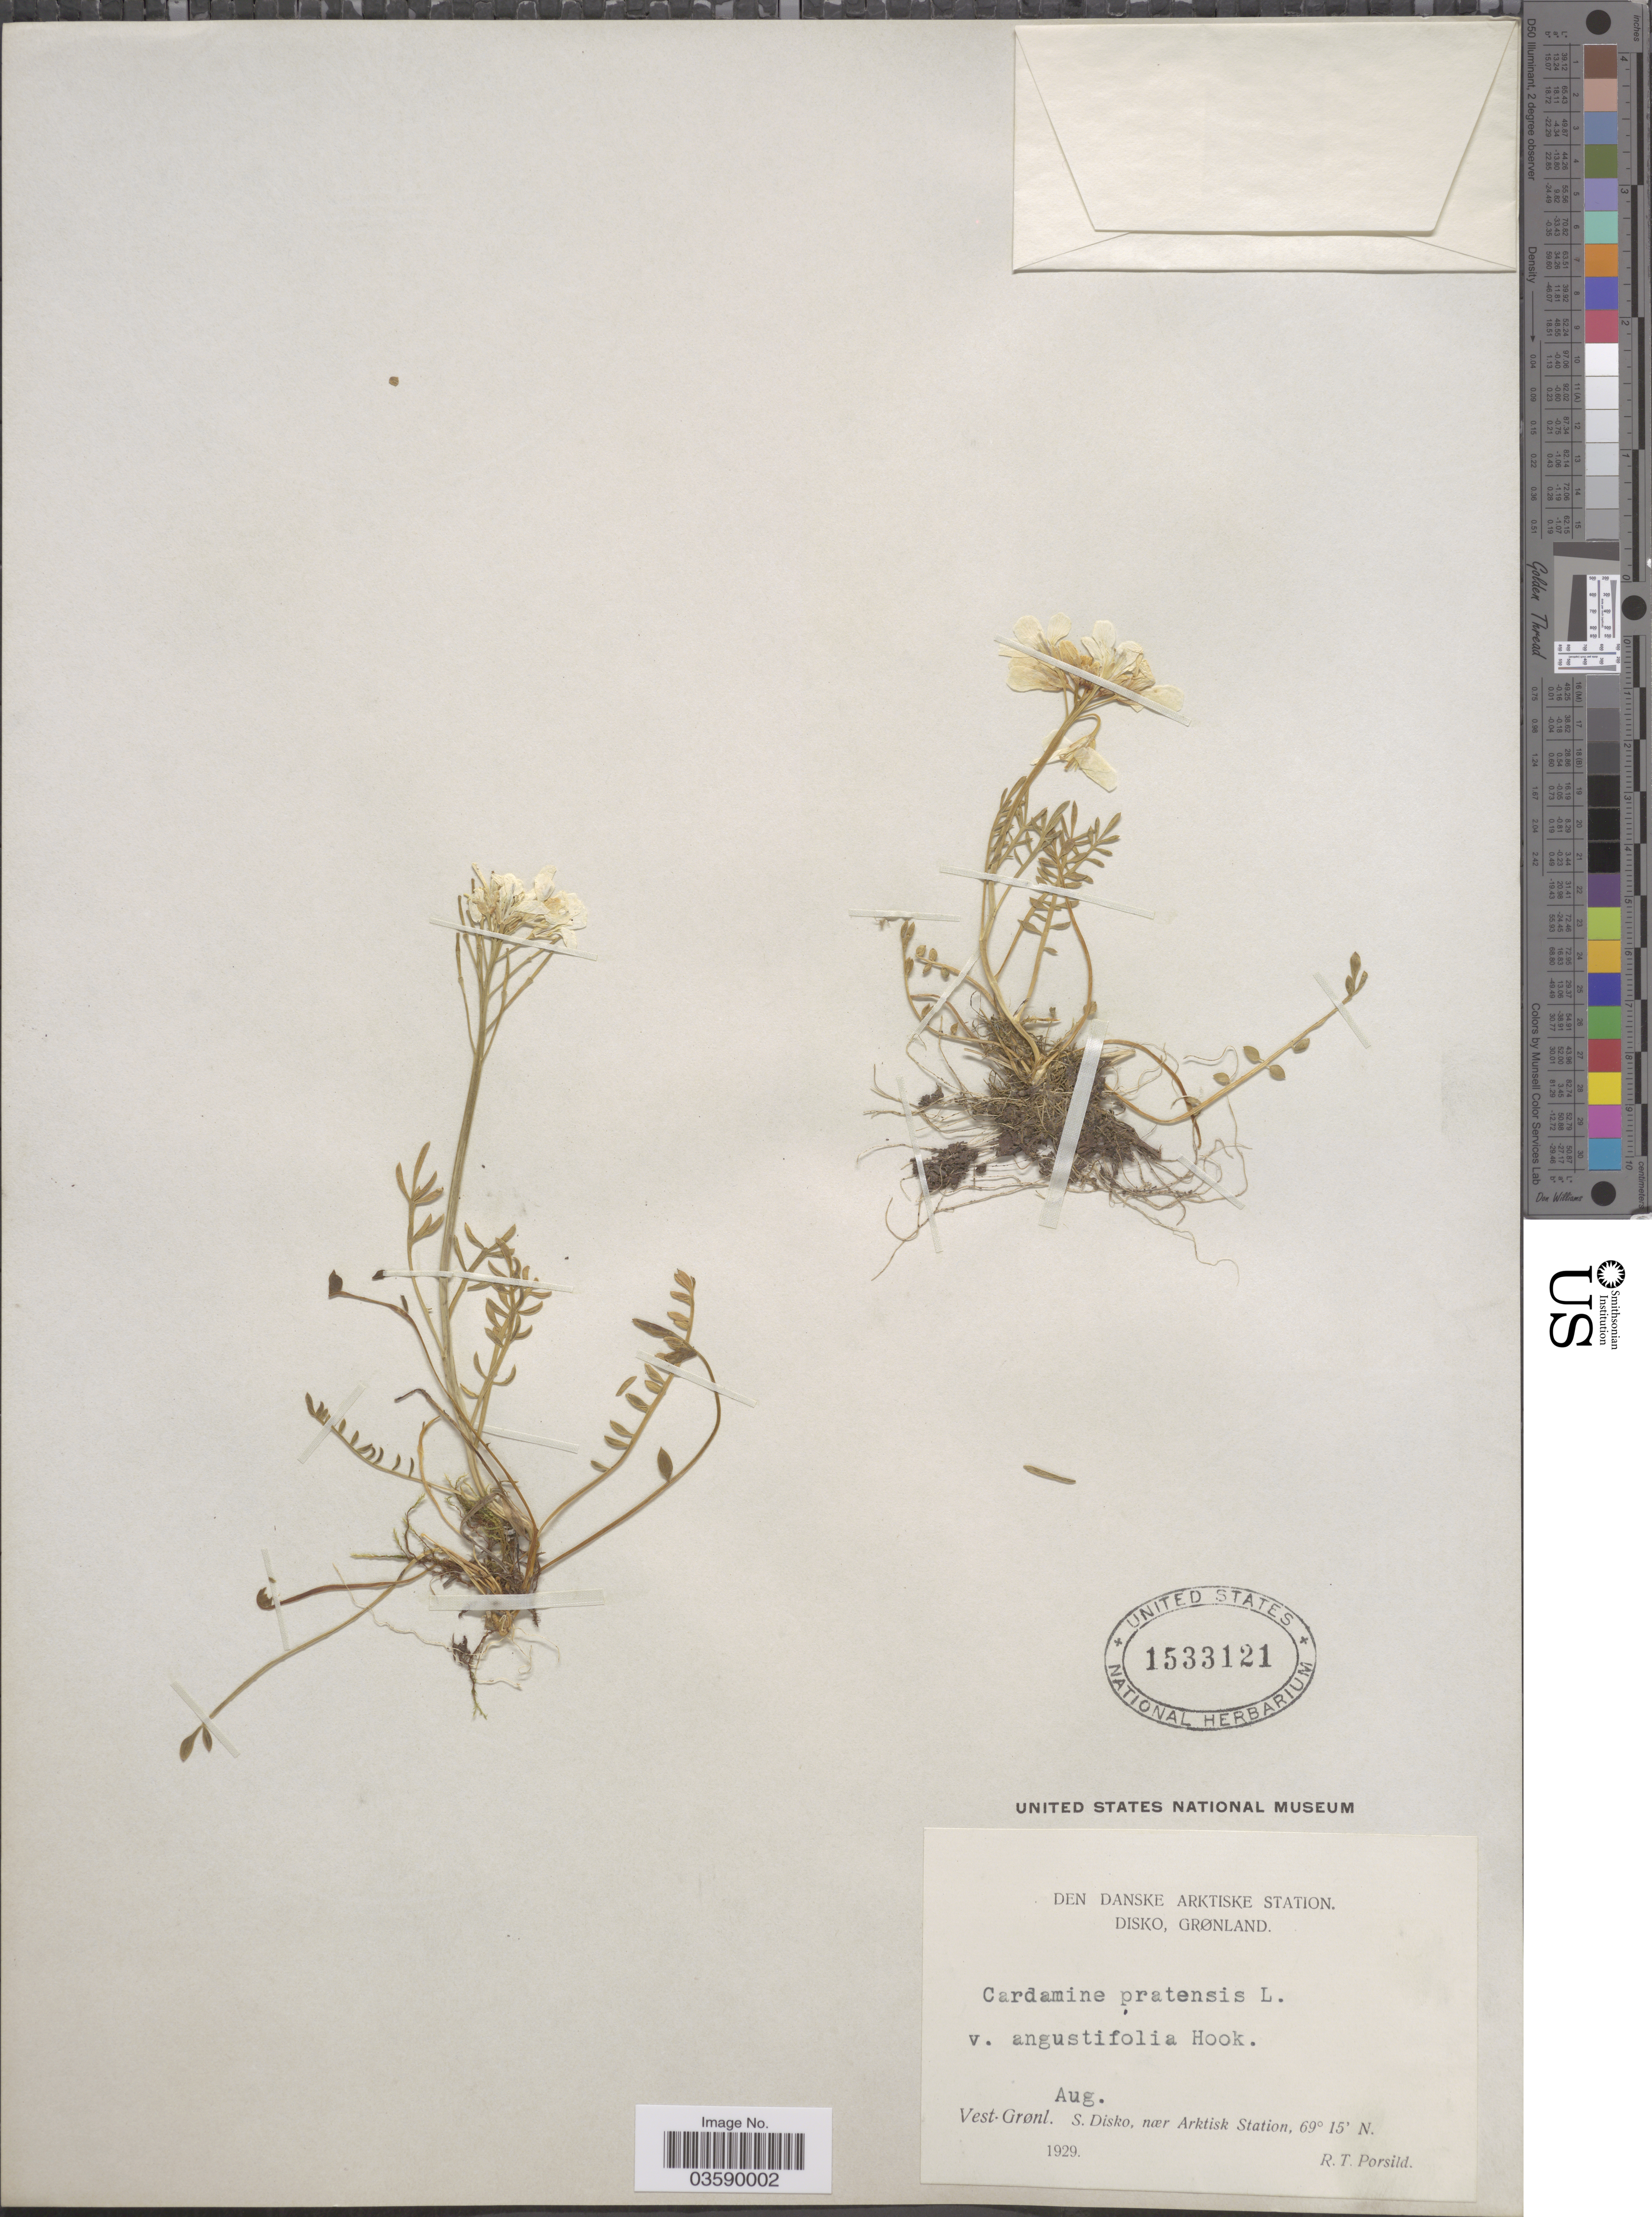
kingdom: Plantae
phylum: Tracheophyta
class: Magnoliopsida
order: Brassicales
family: Brassicaceae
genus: Cardamine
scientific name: Cardamine pratensis subsp. angustifolia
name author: (Hook.) O.E. Schulz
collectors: R. T. Porsild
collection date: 1929-08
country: Greenland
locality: Den danske arktiske station. Disko, Grønland. Vest. Grønl. S. Disko, nær Arktisk Station.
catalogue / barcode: US 1533121